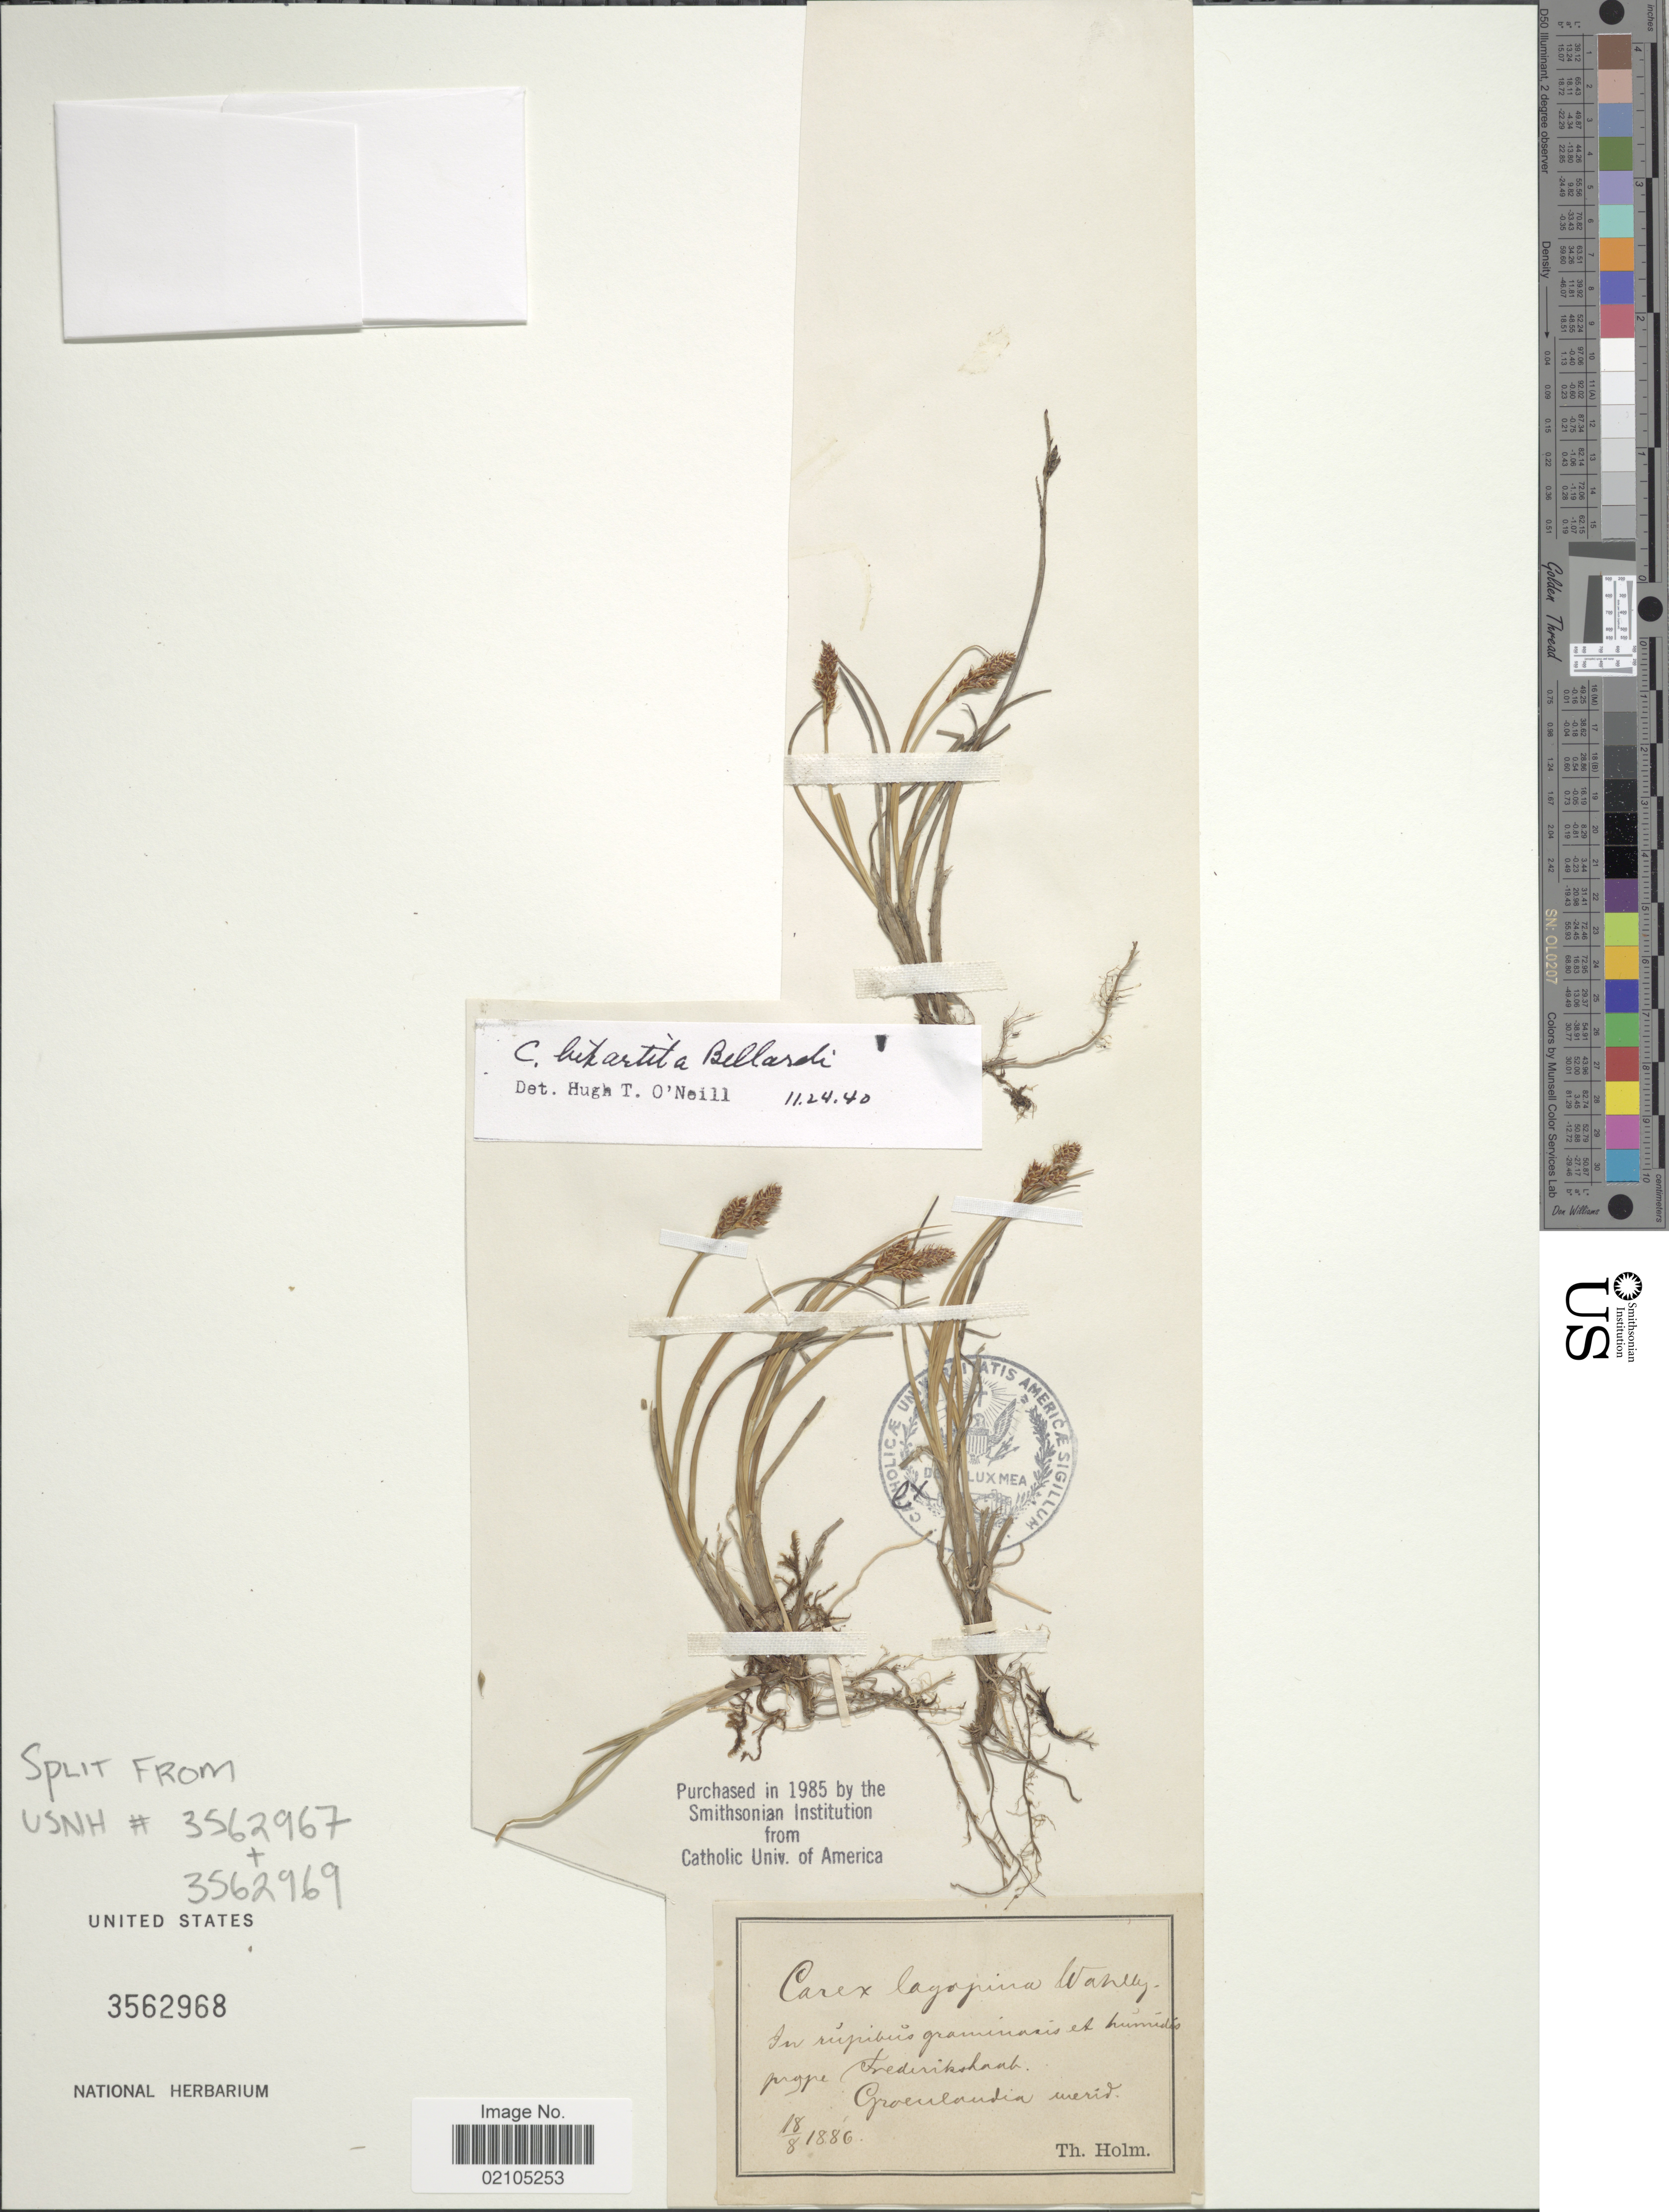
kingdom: Plantae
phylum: Tracheophyta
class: Liliopsida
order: Poales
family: Cyperaceae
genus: Carex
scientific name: Carex lachenalii subsp. lachenalii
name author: Schkuhr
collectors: T. Holm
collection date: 1886-08-18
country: Greenland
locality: In rupibus graminosis et humidis prope Frederikshaab, Groenlandia merid.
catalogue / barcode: US 3562968